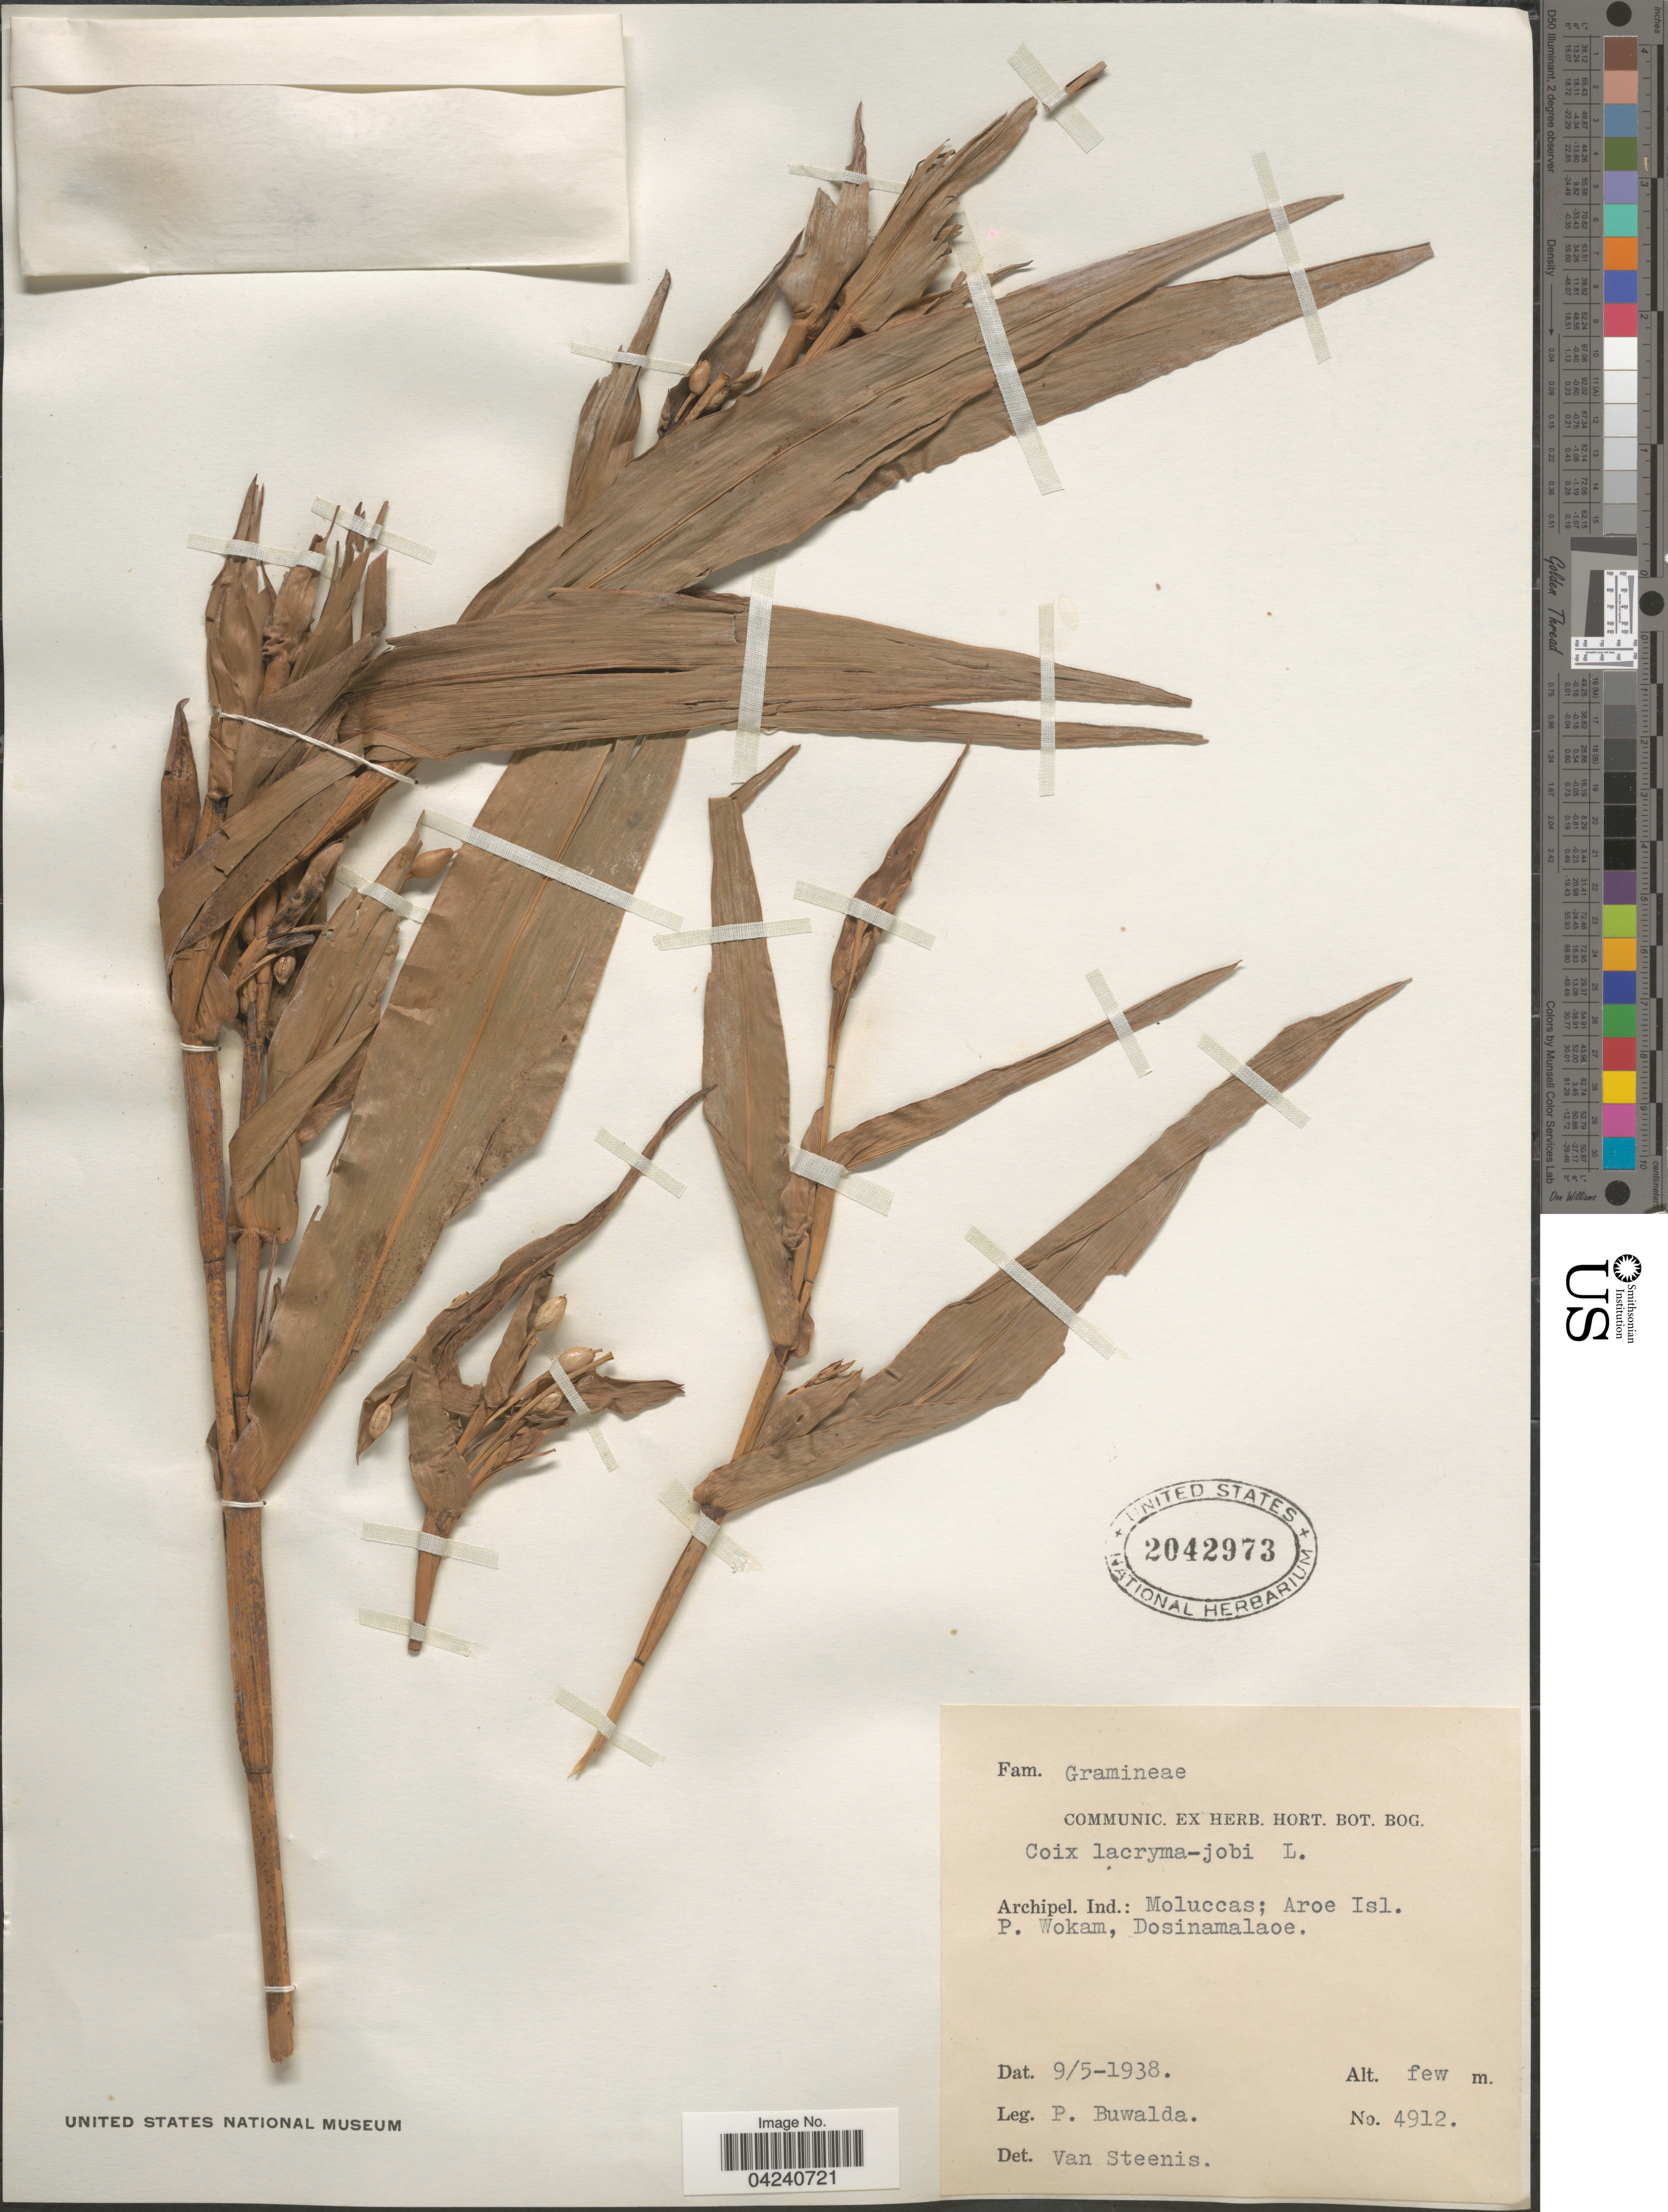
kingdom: Plantae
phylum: Tracheophyta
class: Liliopsida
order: Poales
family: Poaceae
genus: Coix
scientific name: Coix lacryma-jobi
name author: L.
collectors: P. Buwalda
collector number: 4912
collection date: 1938-05-09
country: Indonesia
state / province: Maluku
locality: Archipel. Ind.; Aroe Isl. P. Wokam, Dosinamalaoe.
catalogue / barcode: US 2042973